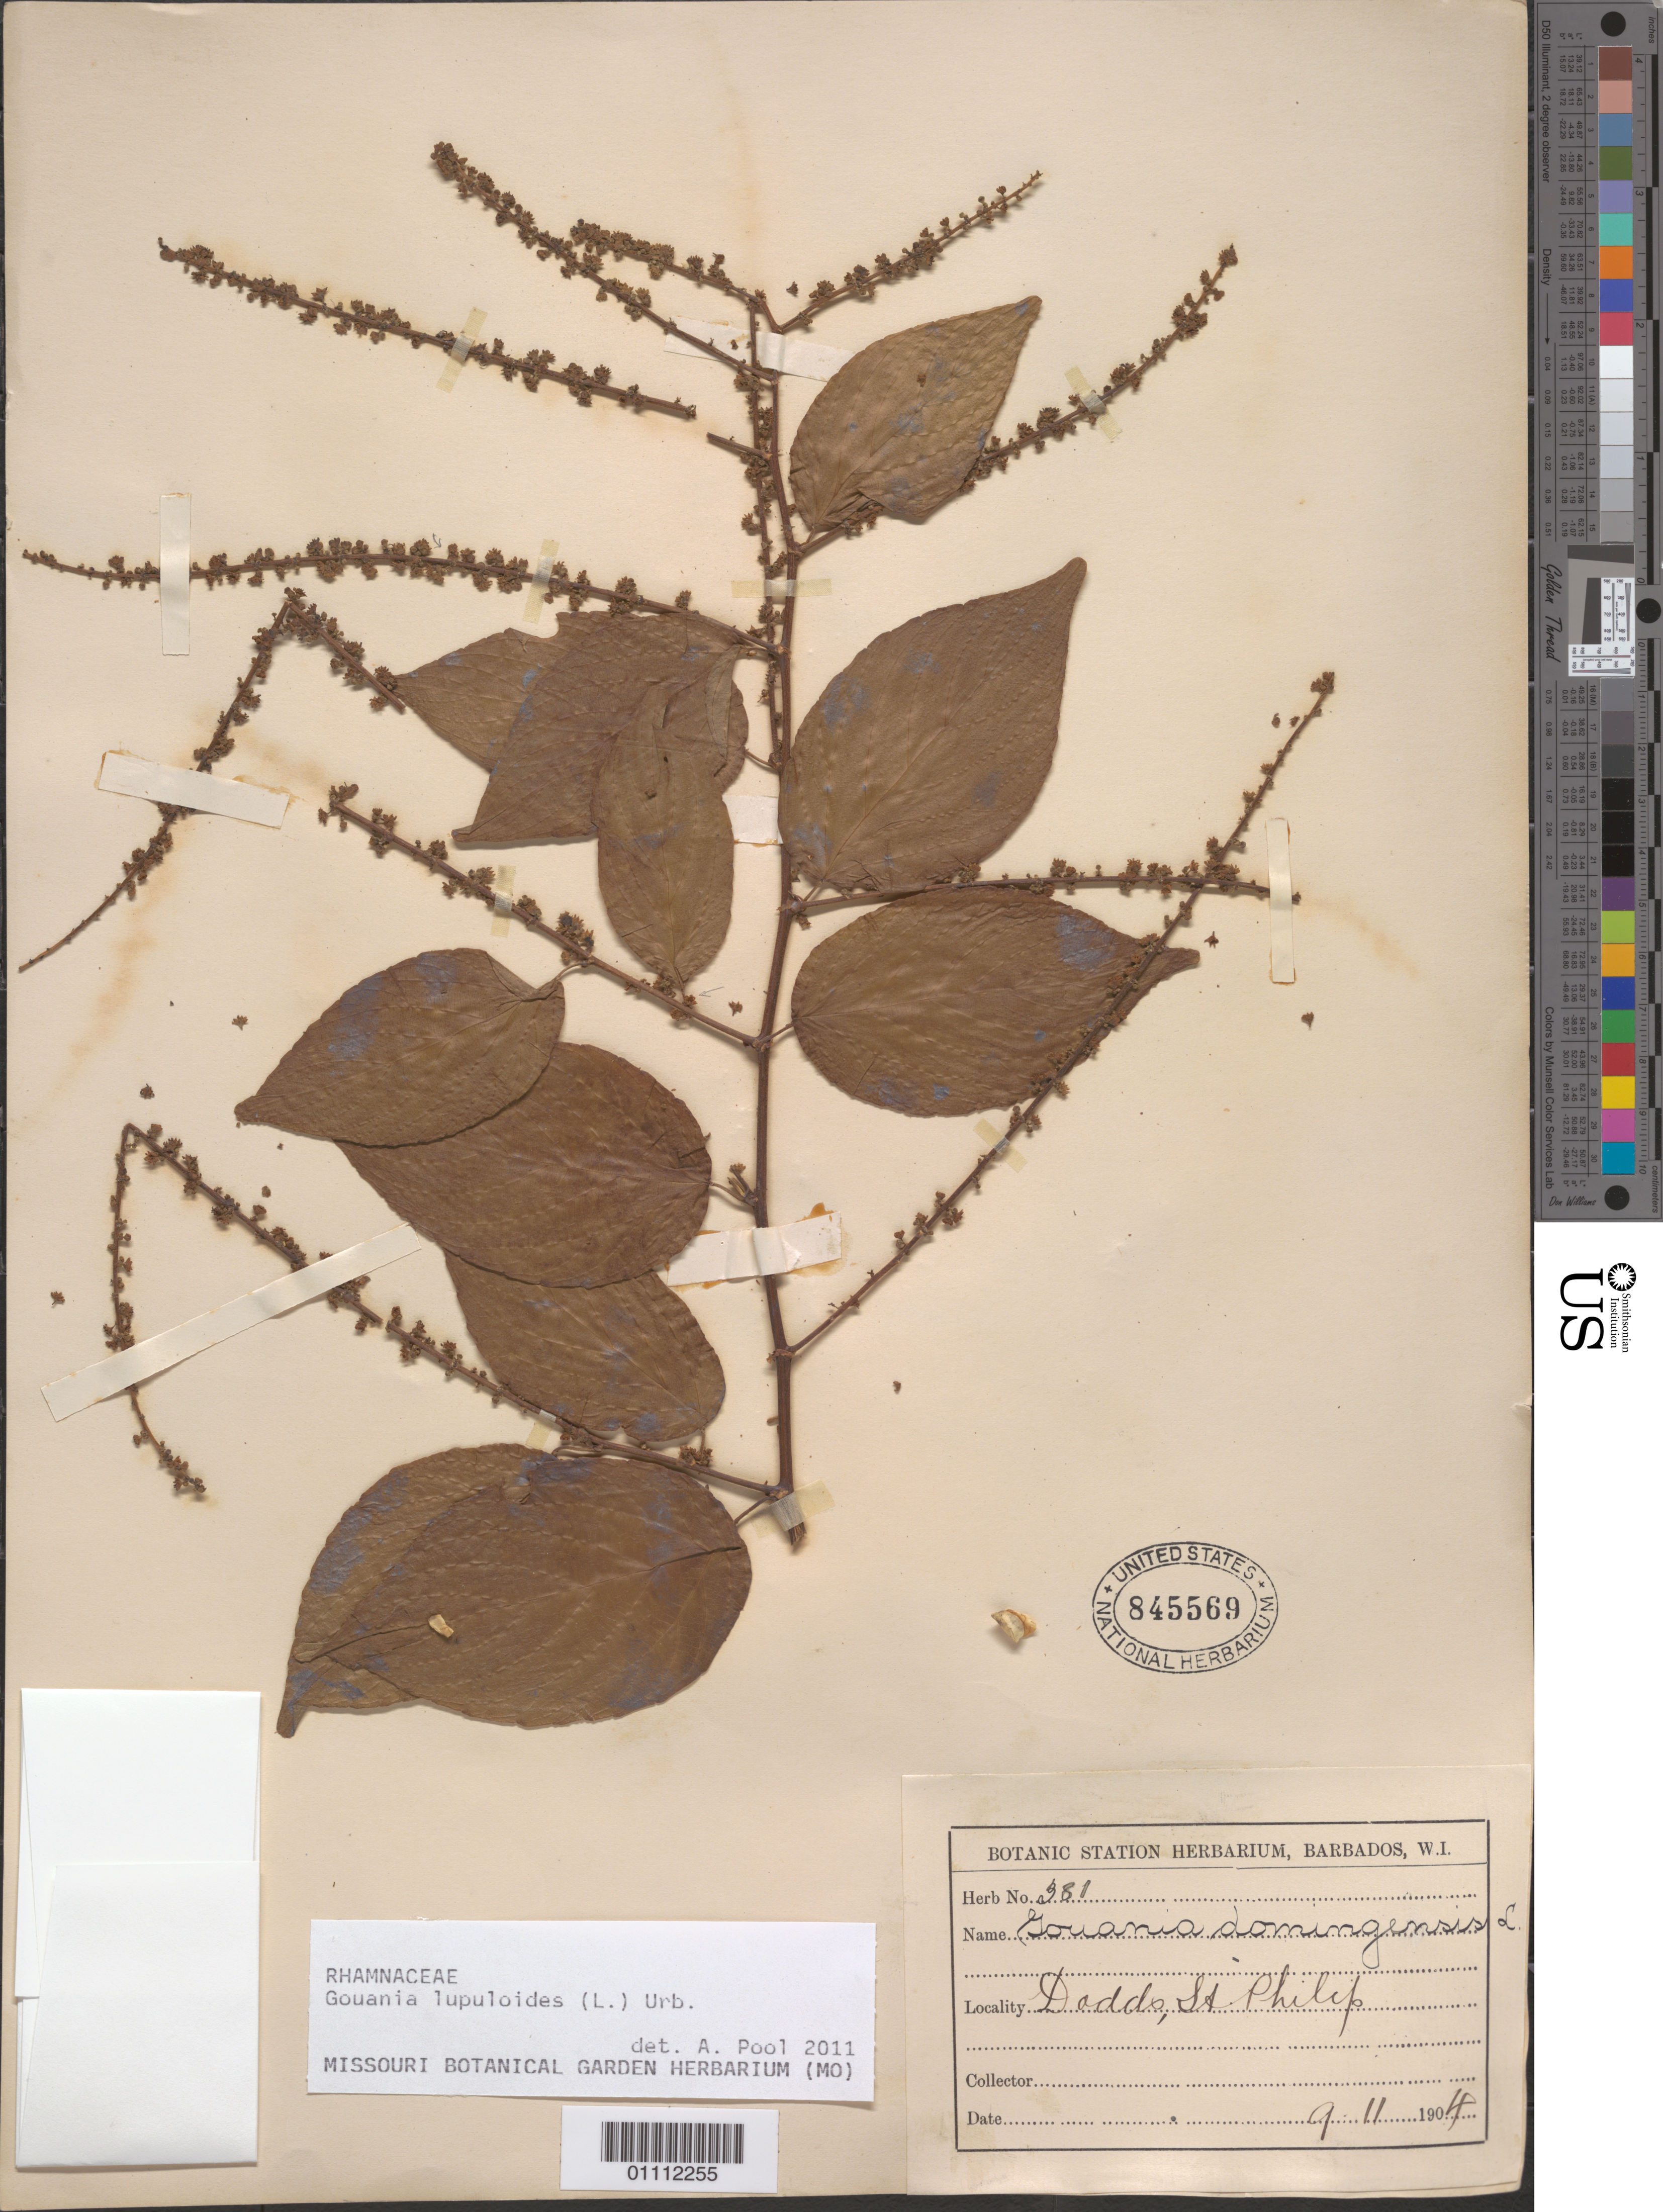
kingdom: Plantae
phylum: Tracheophyta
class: Magnoliopsida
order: Rosales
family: Rhamnaceae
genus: Gouania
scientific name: Gouania lupuloides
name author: (L.) Urb.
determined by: Pool, A., (MO), Missouri Botanical Garden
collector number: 381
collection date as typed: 11 Sep 1904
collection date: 1904-09-11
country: Barbados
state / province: Saint Philip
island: Barbados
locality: Dodds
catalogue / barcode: US 845569